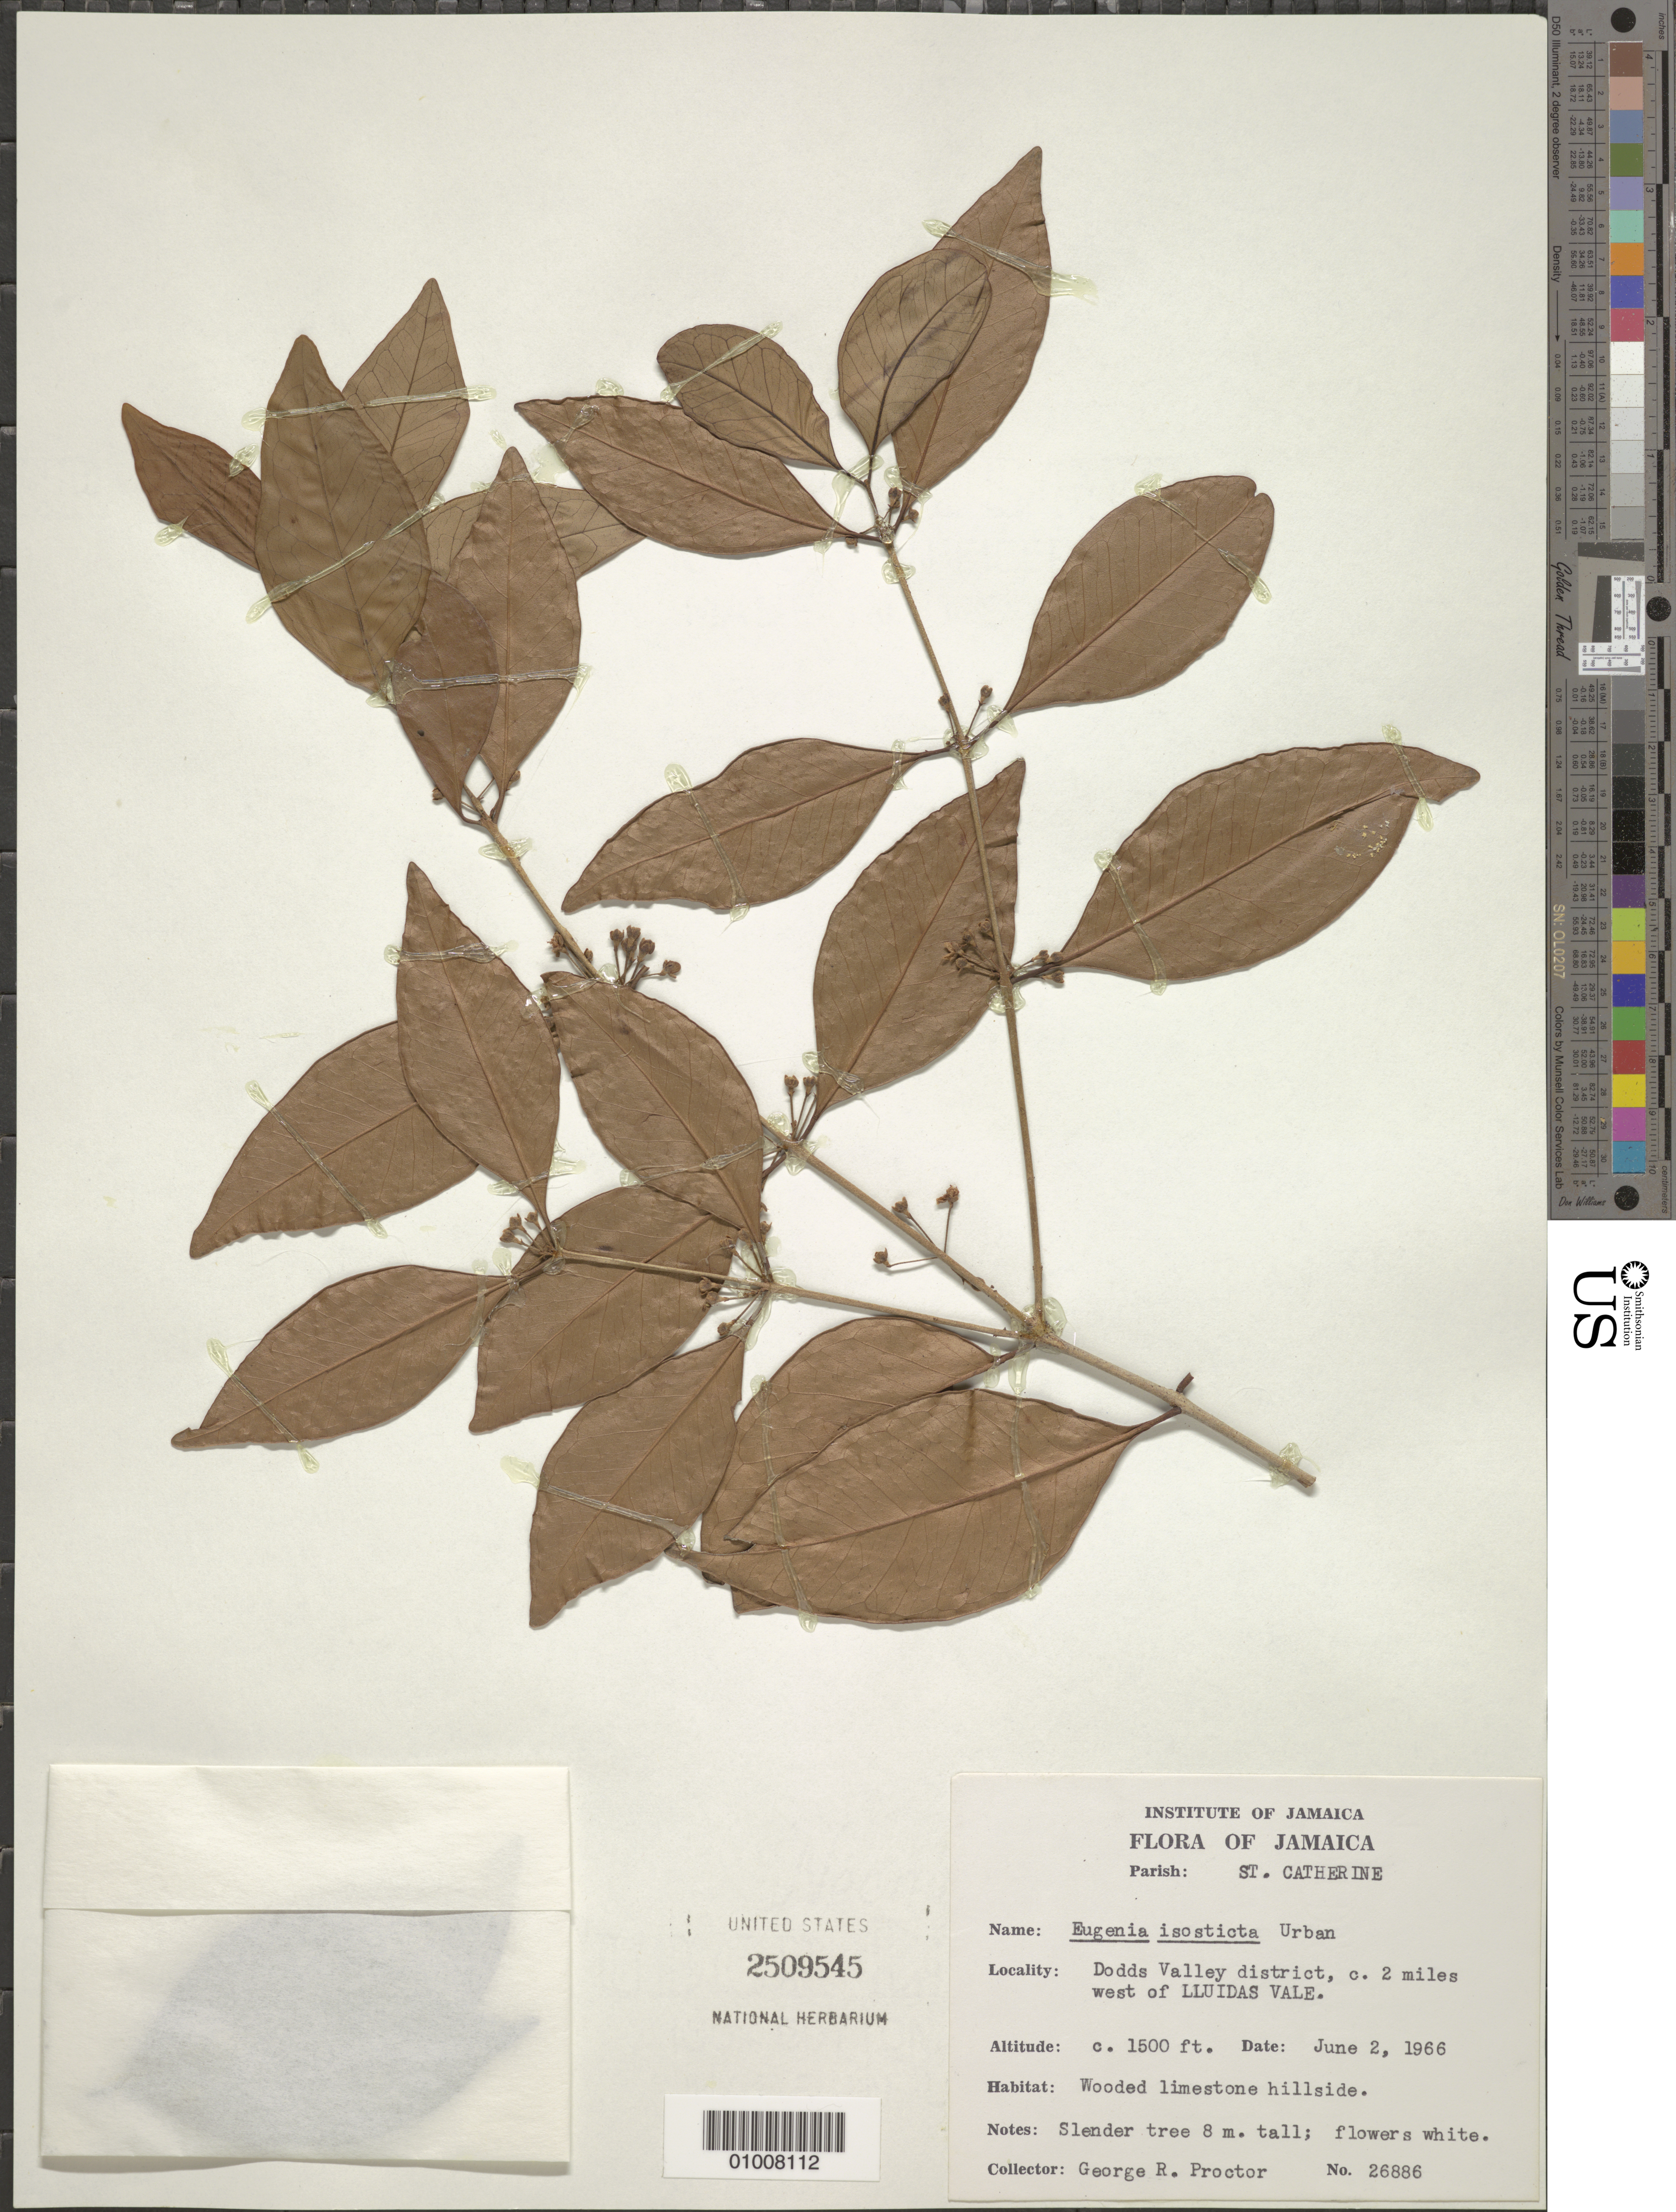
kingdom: Plantae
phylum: Tracheophyta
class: Magnoliopsida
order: Myrtales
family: Myrtaceae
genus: Eugenia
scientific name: Eugenia isosticta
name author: Urb.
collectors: G. R. Proctor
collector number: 26886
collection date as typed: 02 Jun 1966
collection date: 1966-06-02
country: Jamaica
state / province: Saint Catherine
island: Jamaica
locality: Dodds Valley district, ca. 2 miles west of LLUIDAS VALE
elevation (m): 457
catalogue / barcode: US 2509545